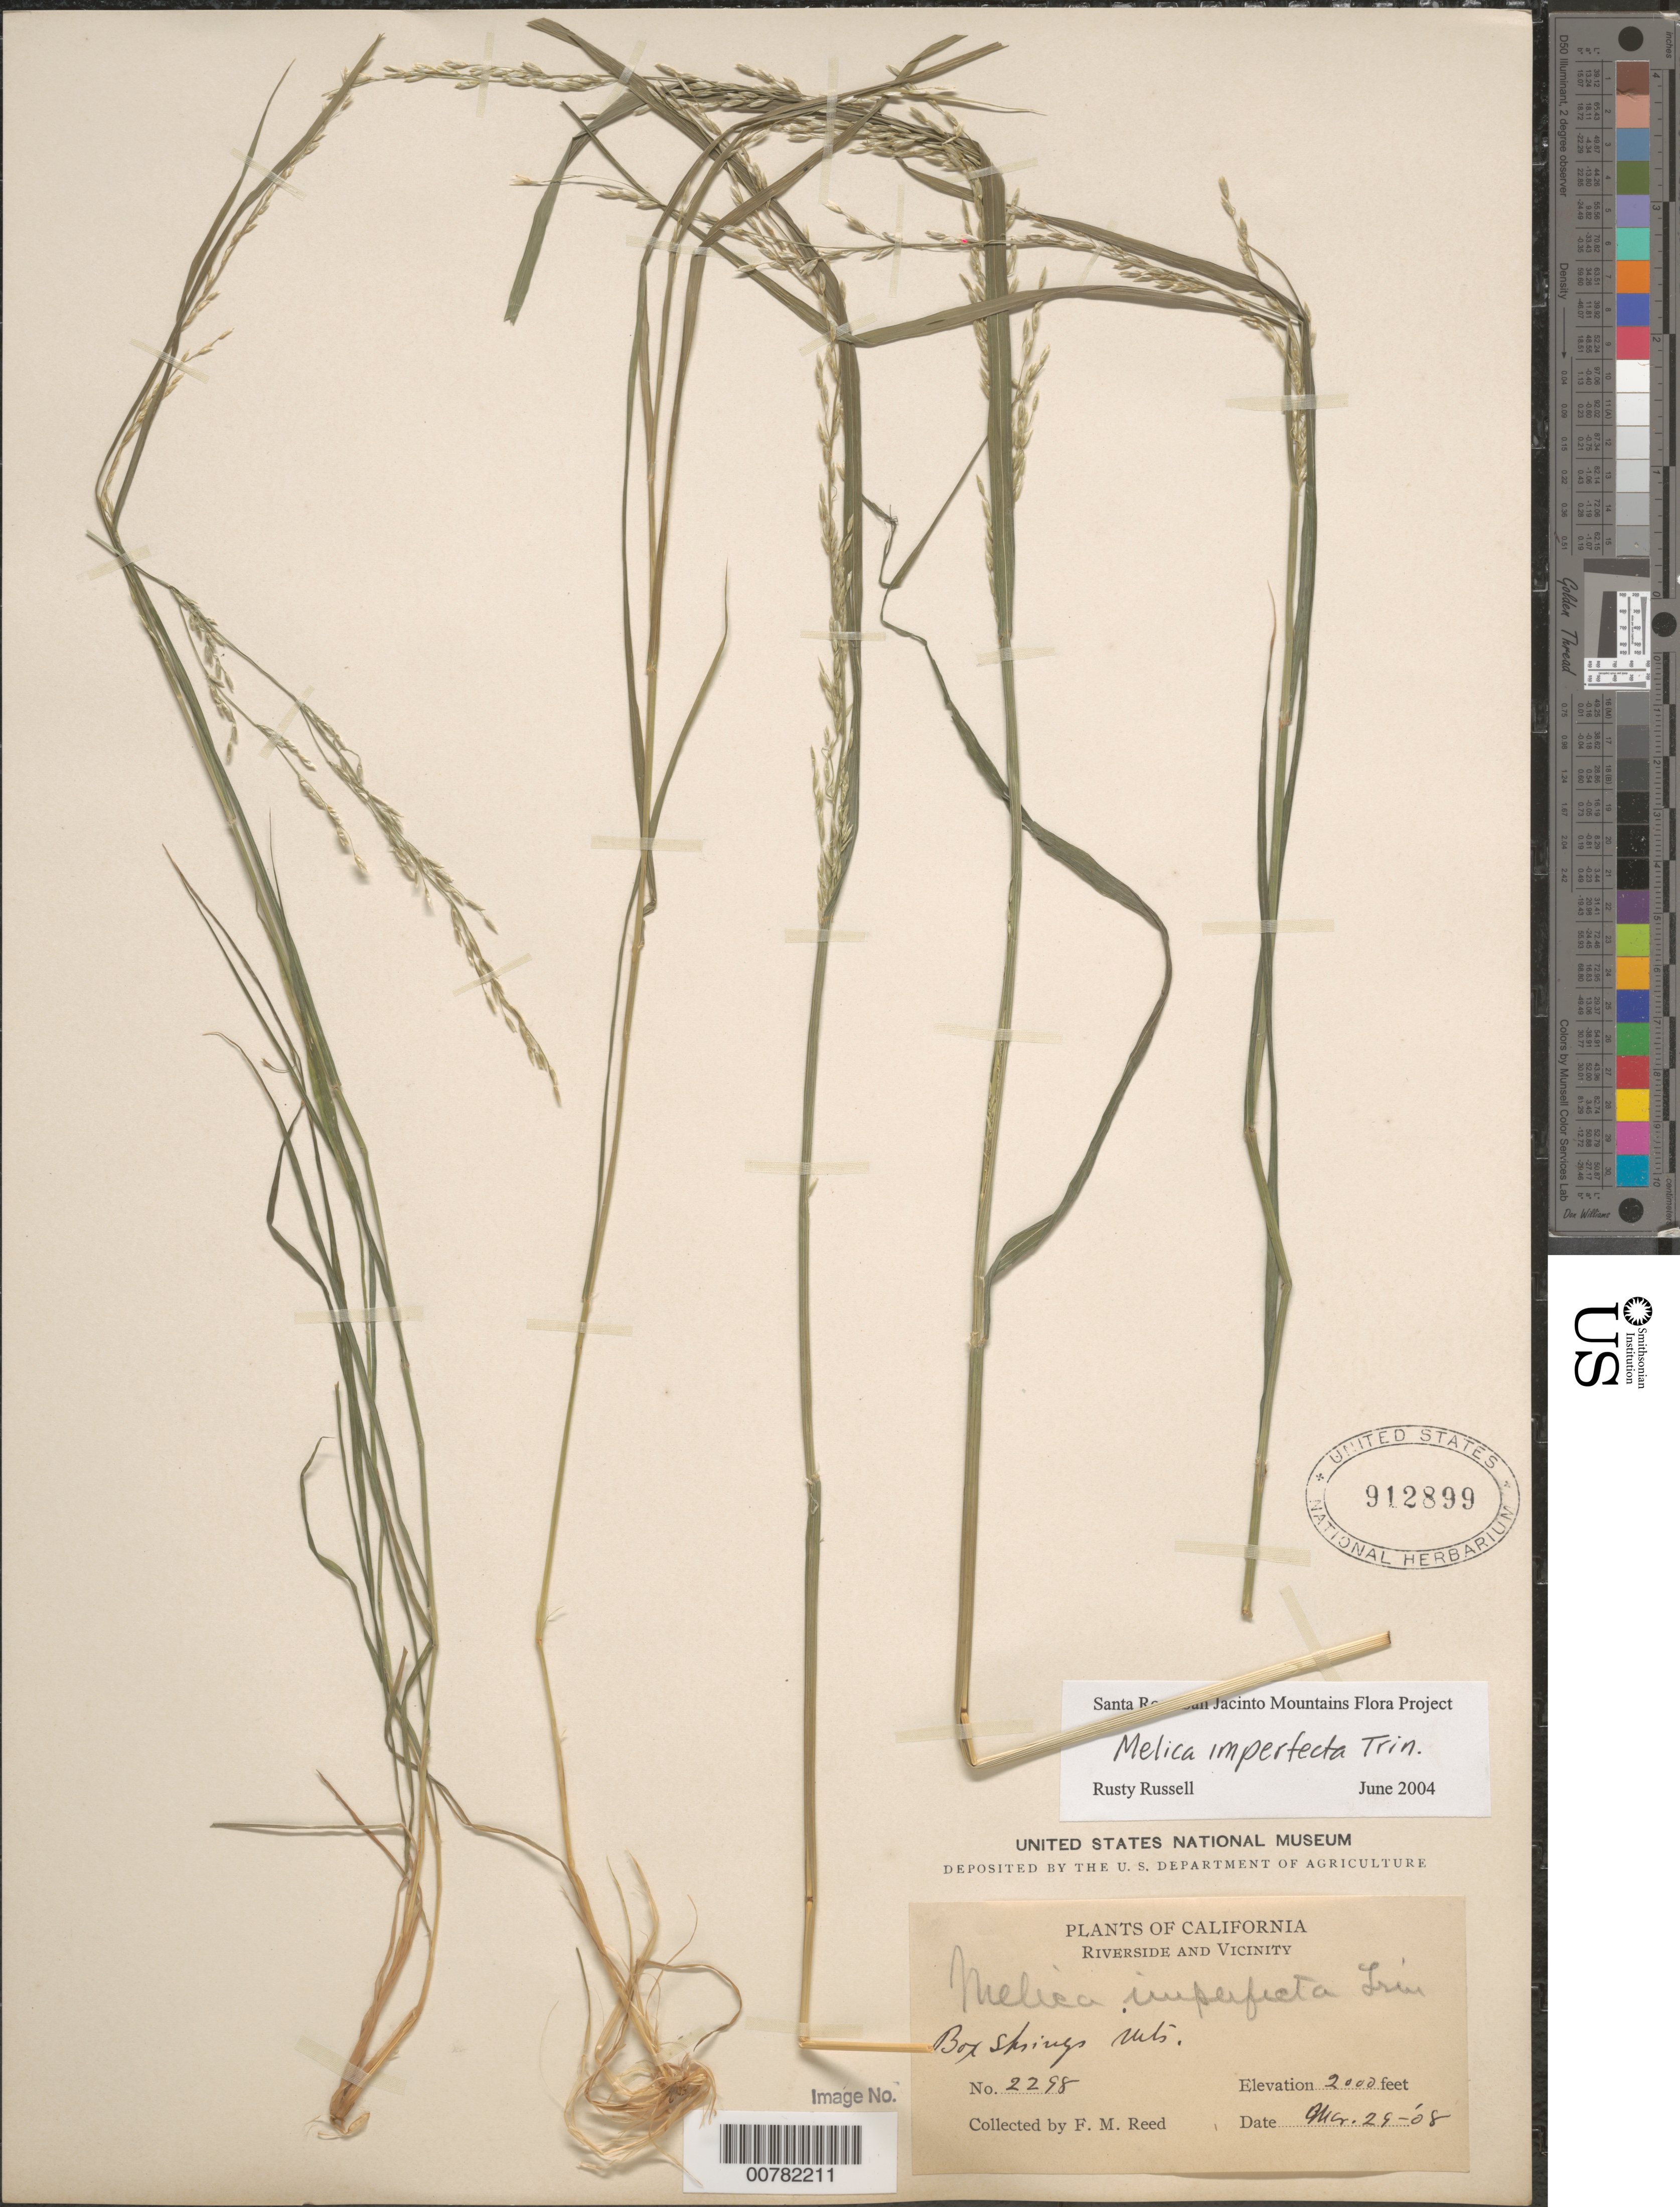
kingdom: Plantae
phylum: Tracheophyta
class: Liliopsida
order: Poales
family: Poaceae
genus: Melica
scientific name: Melica imperfecta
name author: Trin.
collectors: F. Reed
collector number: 2298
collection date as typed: Transcribed d/m/y: 29/3/8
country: United States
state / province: California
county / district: Riverside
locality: Riverside and Vicinity. Box Spring Mts.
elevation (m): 610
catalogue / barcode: US 912899